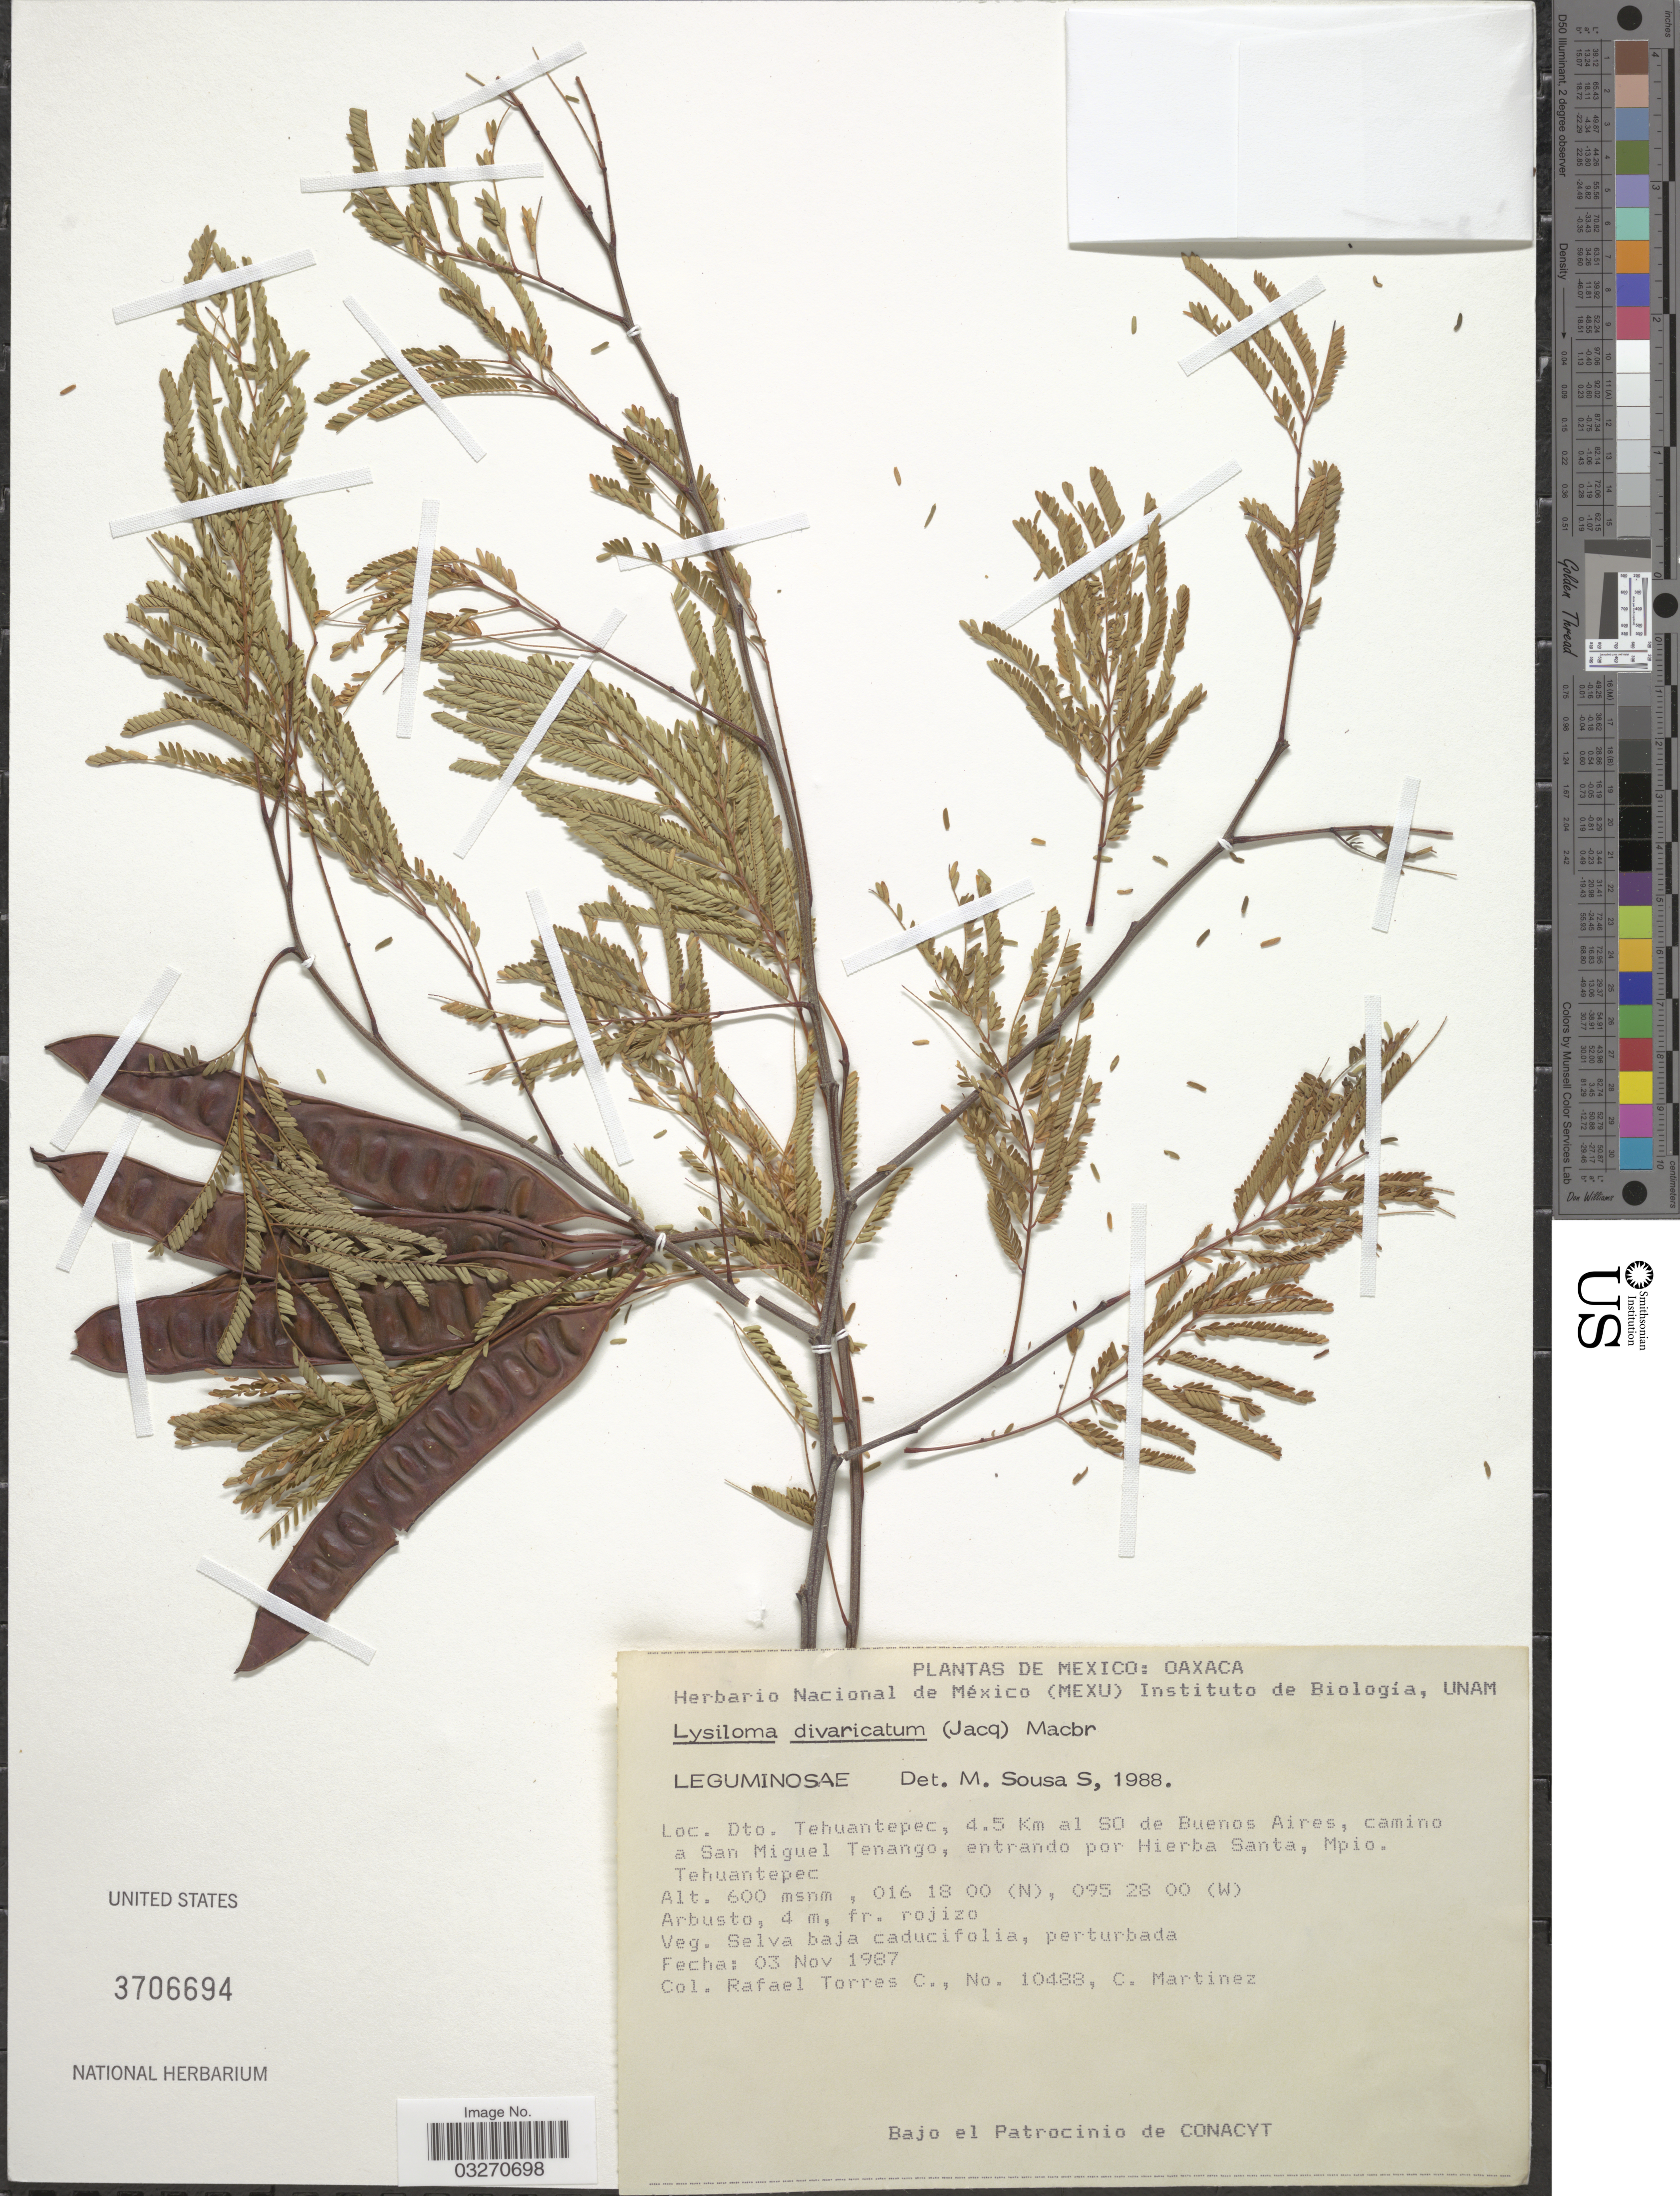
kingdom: Plantae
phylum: Tracheophyta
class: Magnoliopsida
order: Fabales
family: Fabaceae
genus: Lysiloma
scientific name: Lysiloma divaricatum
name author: (Jacq.) J.F. Macbr.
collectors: R. Torres C. & C. Martínez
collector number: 10488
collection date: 1987-11-03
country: Mexico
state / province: Oaxaca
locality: Dto. Tehuantepec, 4.5 Km al SO de Buenos Aires, camino a San Miguel Tenango, entrando por Hierba Santa, Mpio. Tehuantepec.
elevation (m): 600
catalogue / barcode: US 3706694